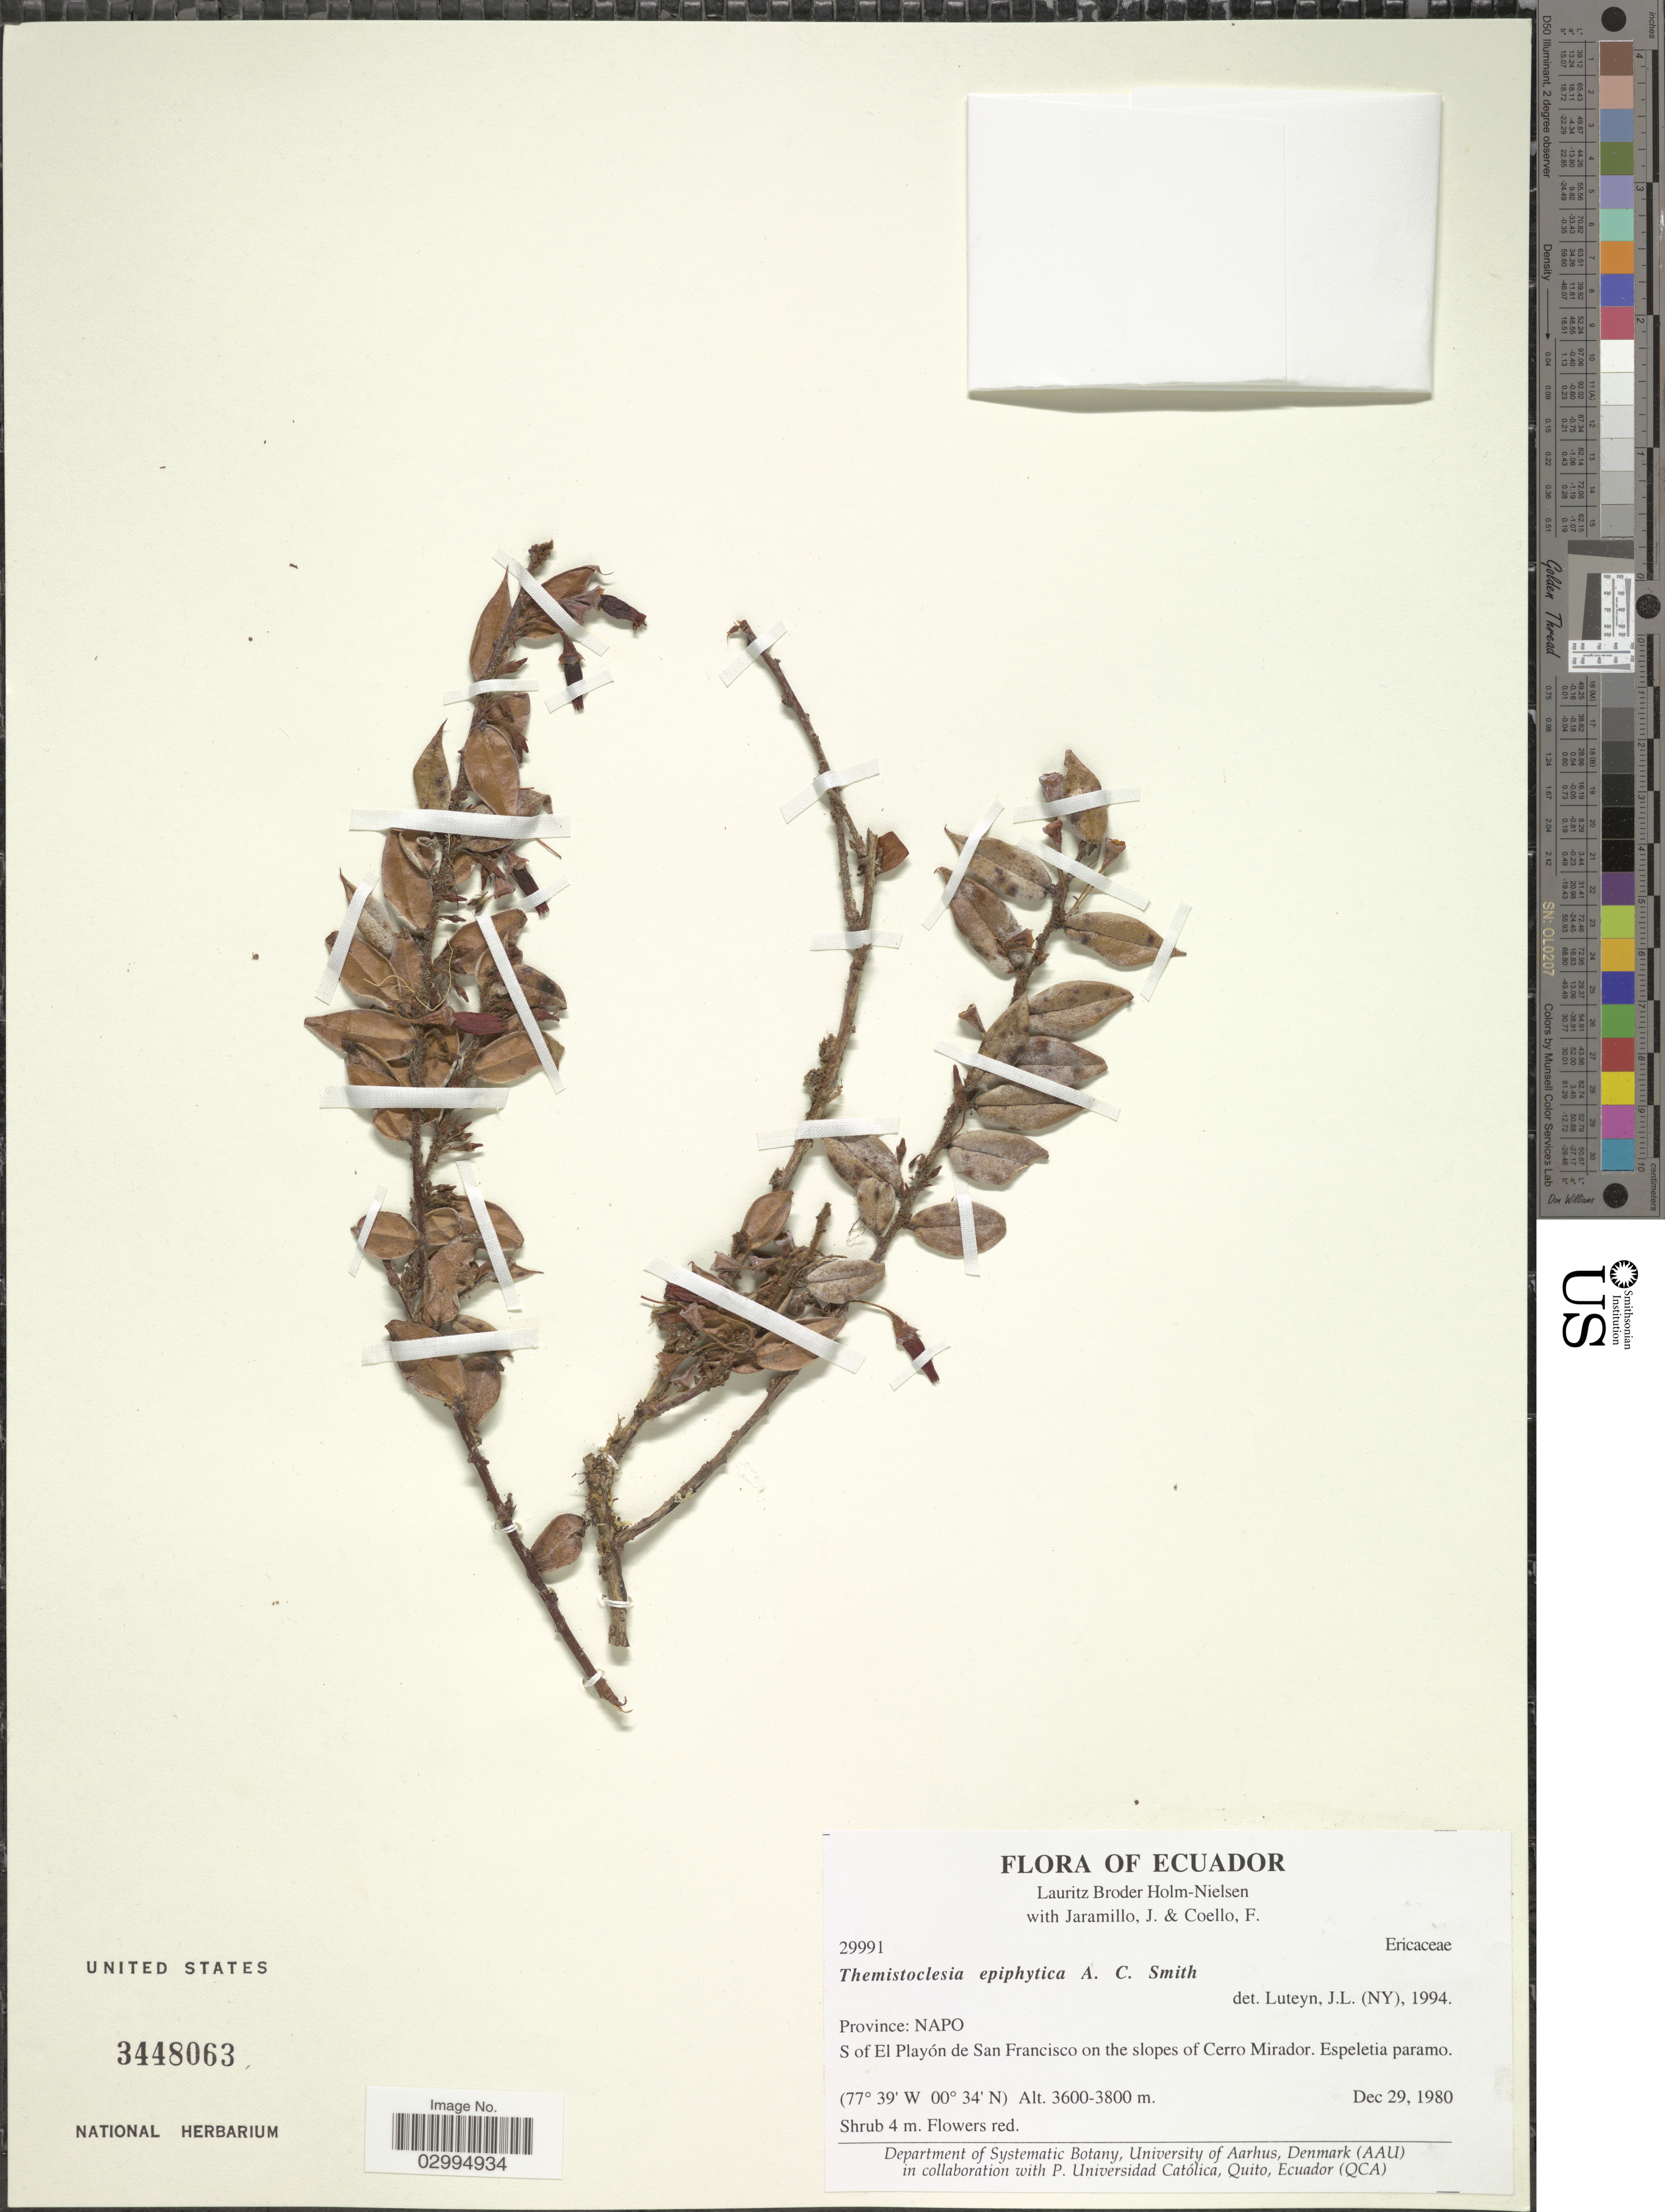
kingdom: Plantae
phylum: Tracheophyta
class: Magnoliopsida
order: Ericales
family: Ericaceae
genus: Themistoclesia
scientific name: Themistoclesia epiphytica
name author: A.C. Sm.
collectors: L. B. Holm-Nielsen, J. Jaramillo & F. Coello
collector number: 29991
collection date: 1980-12-29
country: Ecuador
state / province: Napo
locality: S of El Playón de San Francisco on the slopes of Cerro Mirador.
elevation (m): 3600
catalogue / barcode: US 3448063